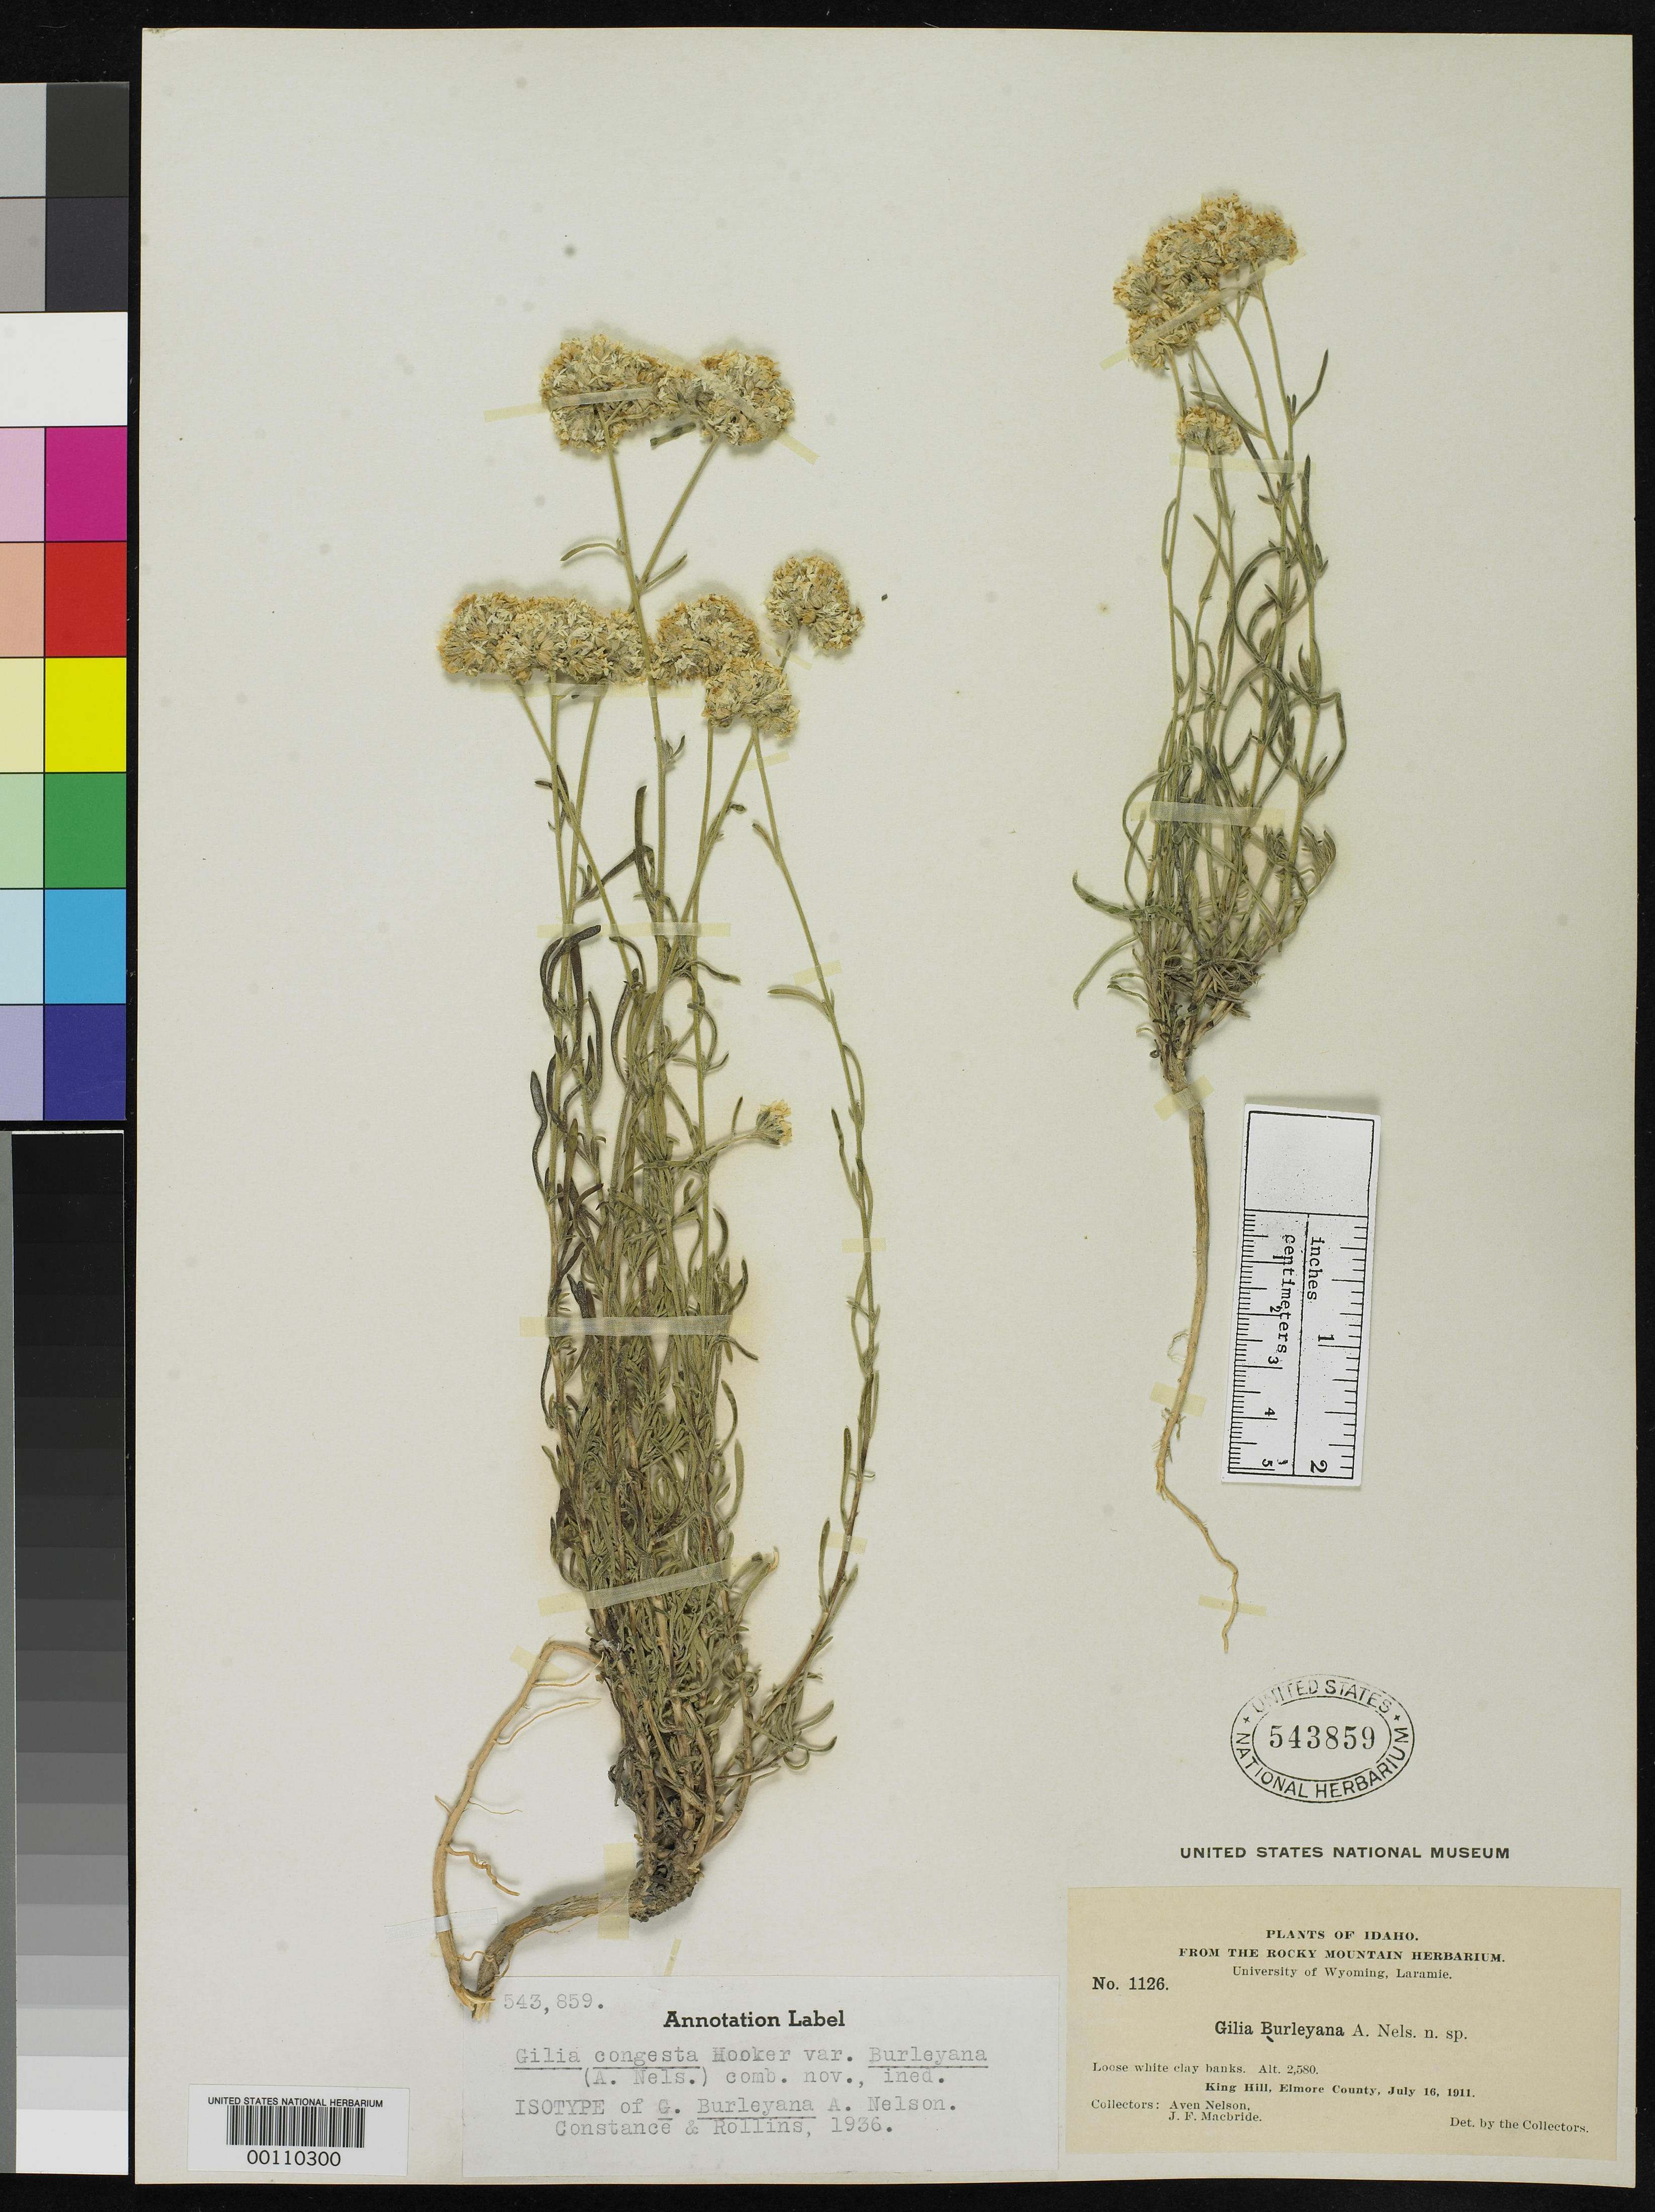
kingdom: Plantae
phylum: Tracheophyta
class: Magnoliopsida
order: Ericales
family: Polemoniaceae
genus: Gilia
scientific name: Gilia burleyana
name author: A. Nelson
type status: Isotype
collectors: A. Nelson & J. F. Macbride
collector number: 1126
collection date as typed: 16 Jul 1911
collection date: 1911-07-16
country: United States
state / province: Idaho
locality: Near King Hill.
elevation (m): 786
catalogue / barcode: US 543859